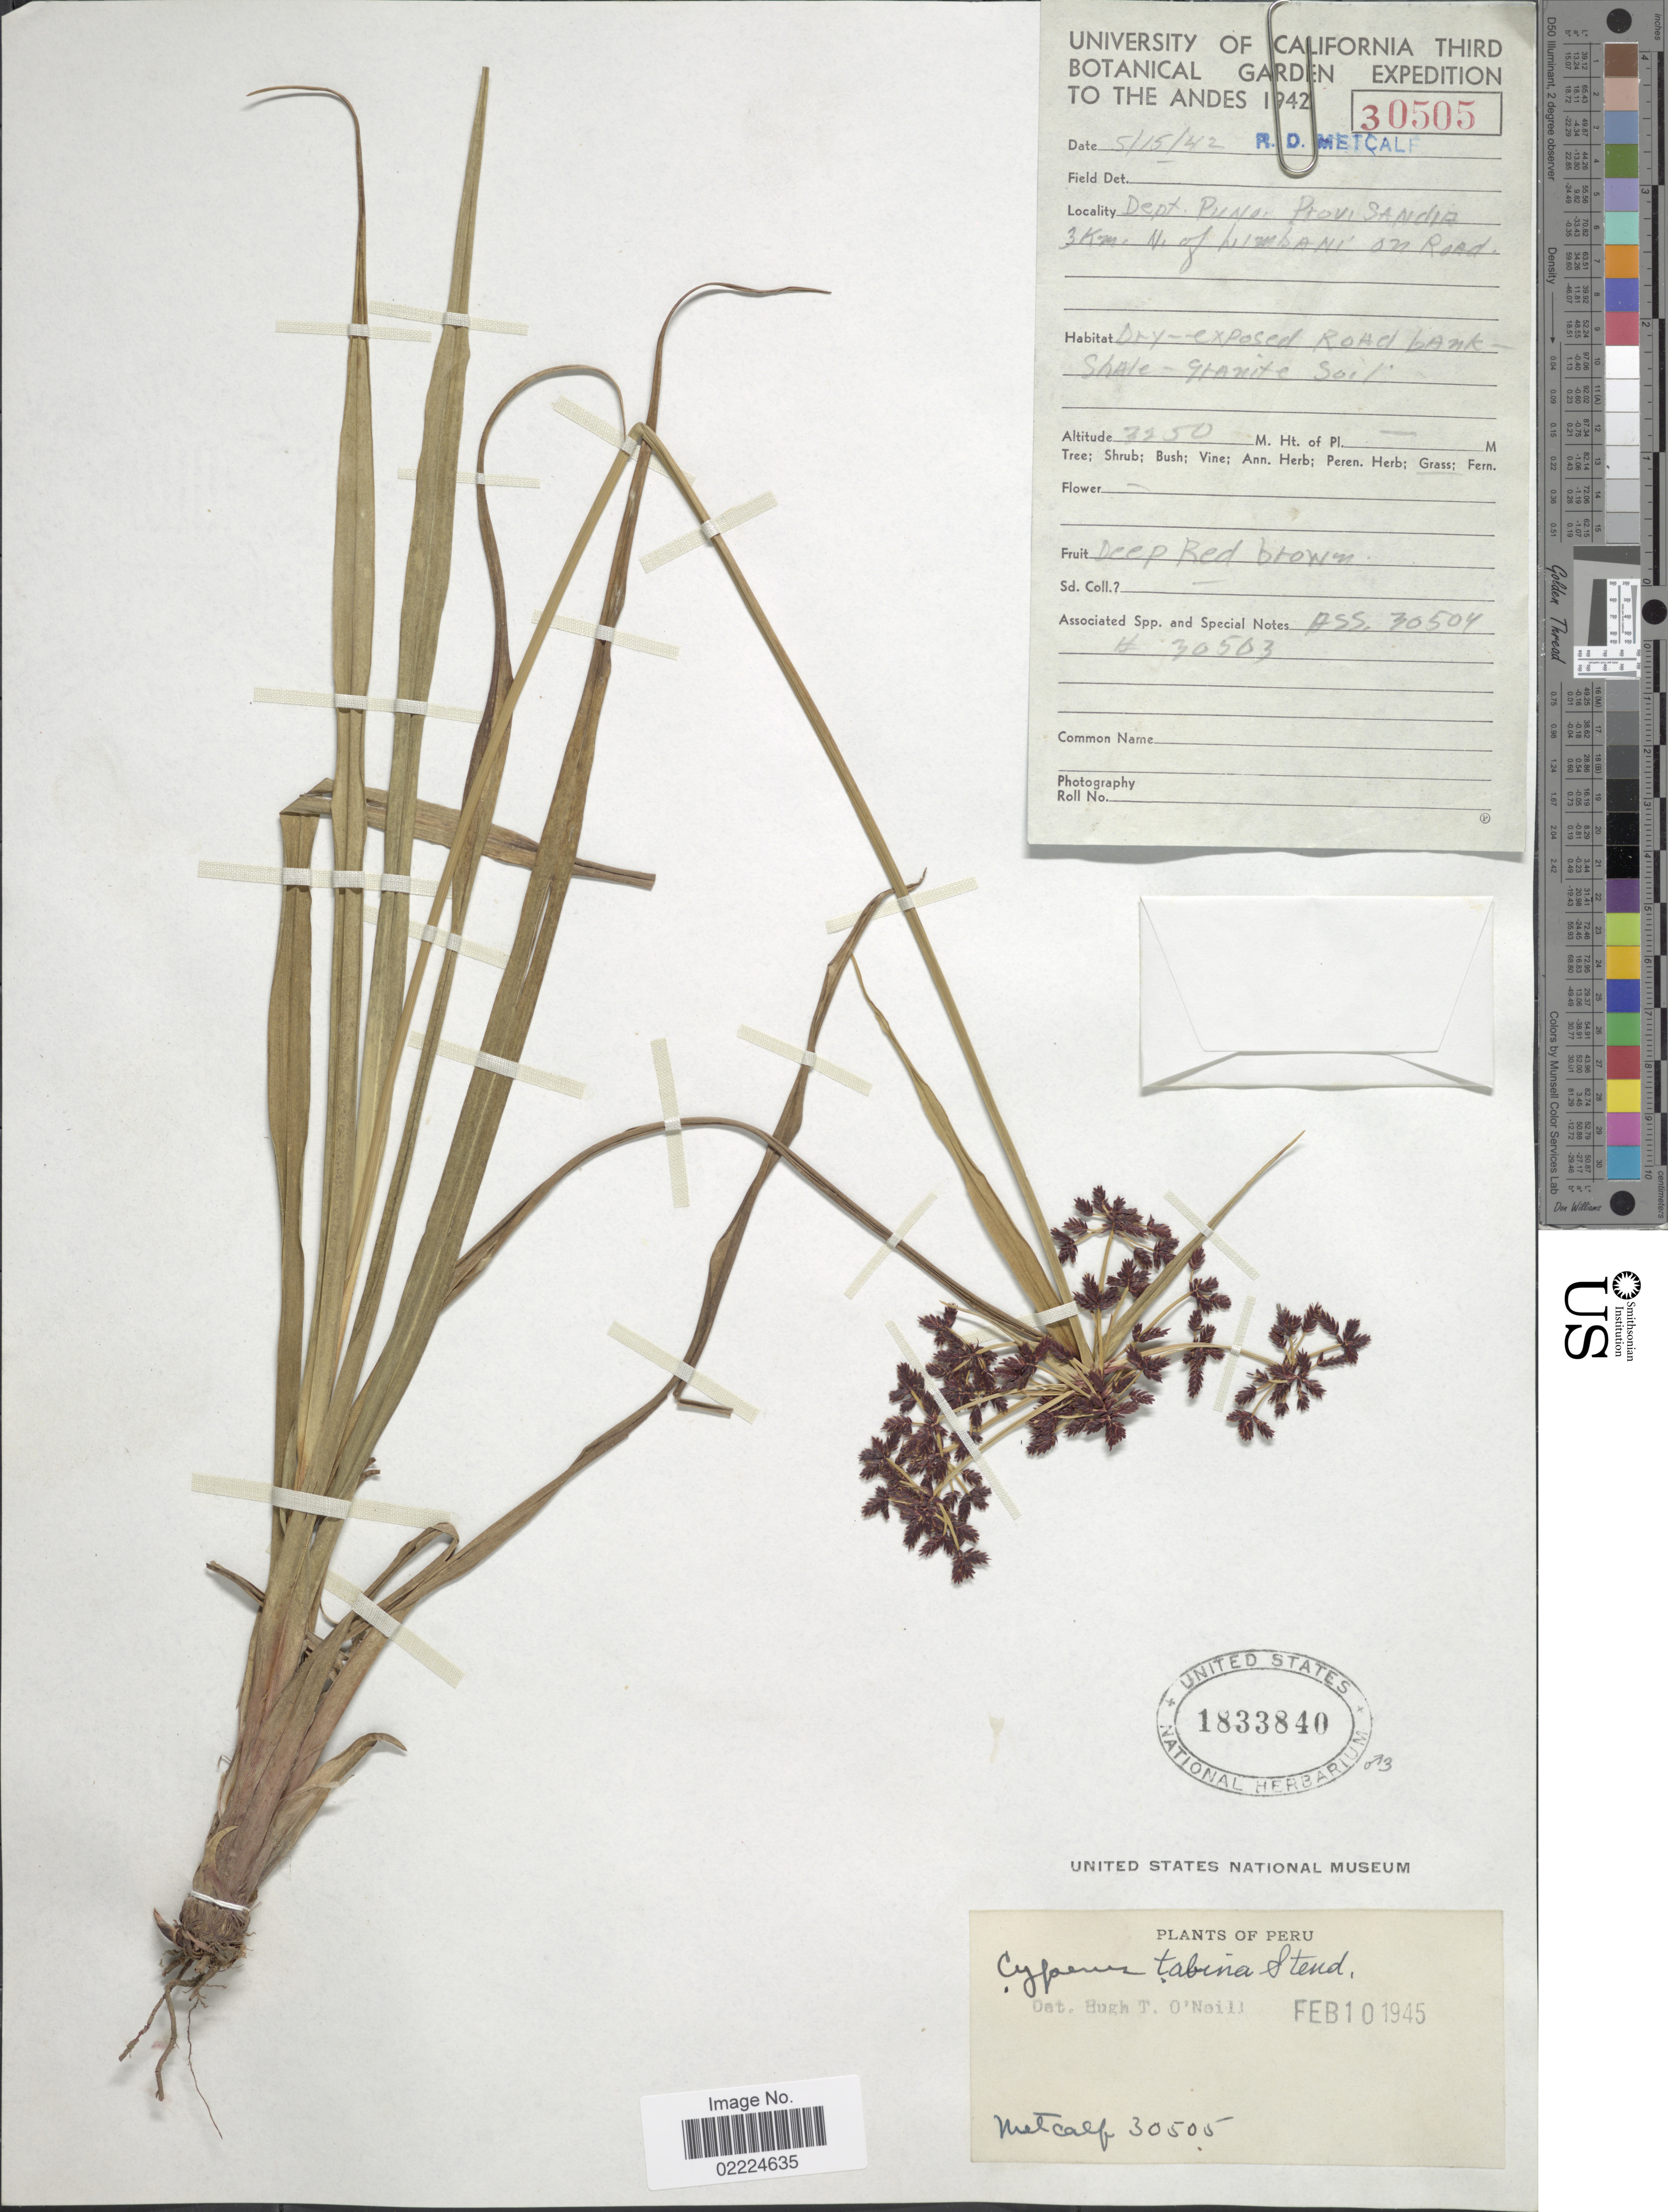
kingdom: Plantae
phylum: Tracheophyta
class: Liliopsida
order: Poales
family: Cyperaceae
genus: Cyperus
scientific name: Cyperus tabina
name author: Steud. ex Boeckeler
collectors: R. D. Metcalf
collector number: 30505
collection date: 1942-05-15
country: Peru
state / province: Puno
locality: Dept. Puno, Prov. Sandir., 3 km N of Limbani on road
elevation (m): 3250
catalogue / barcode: US 1833840